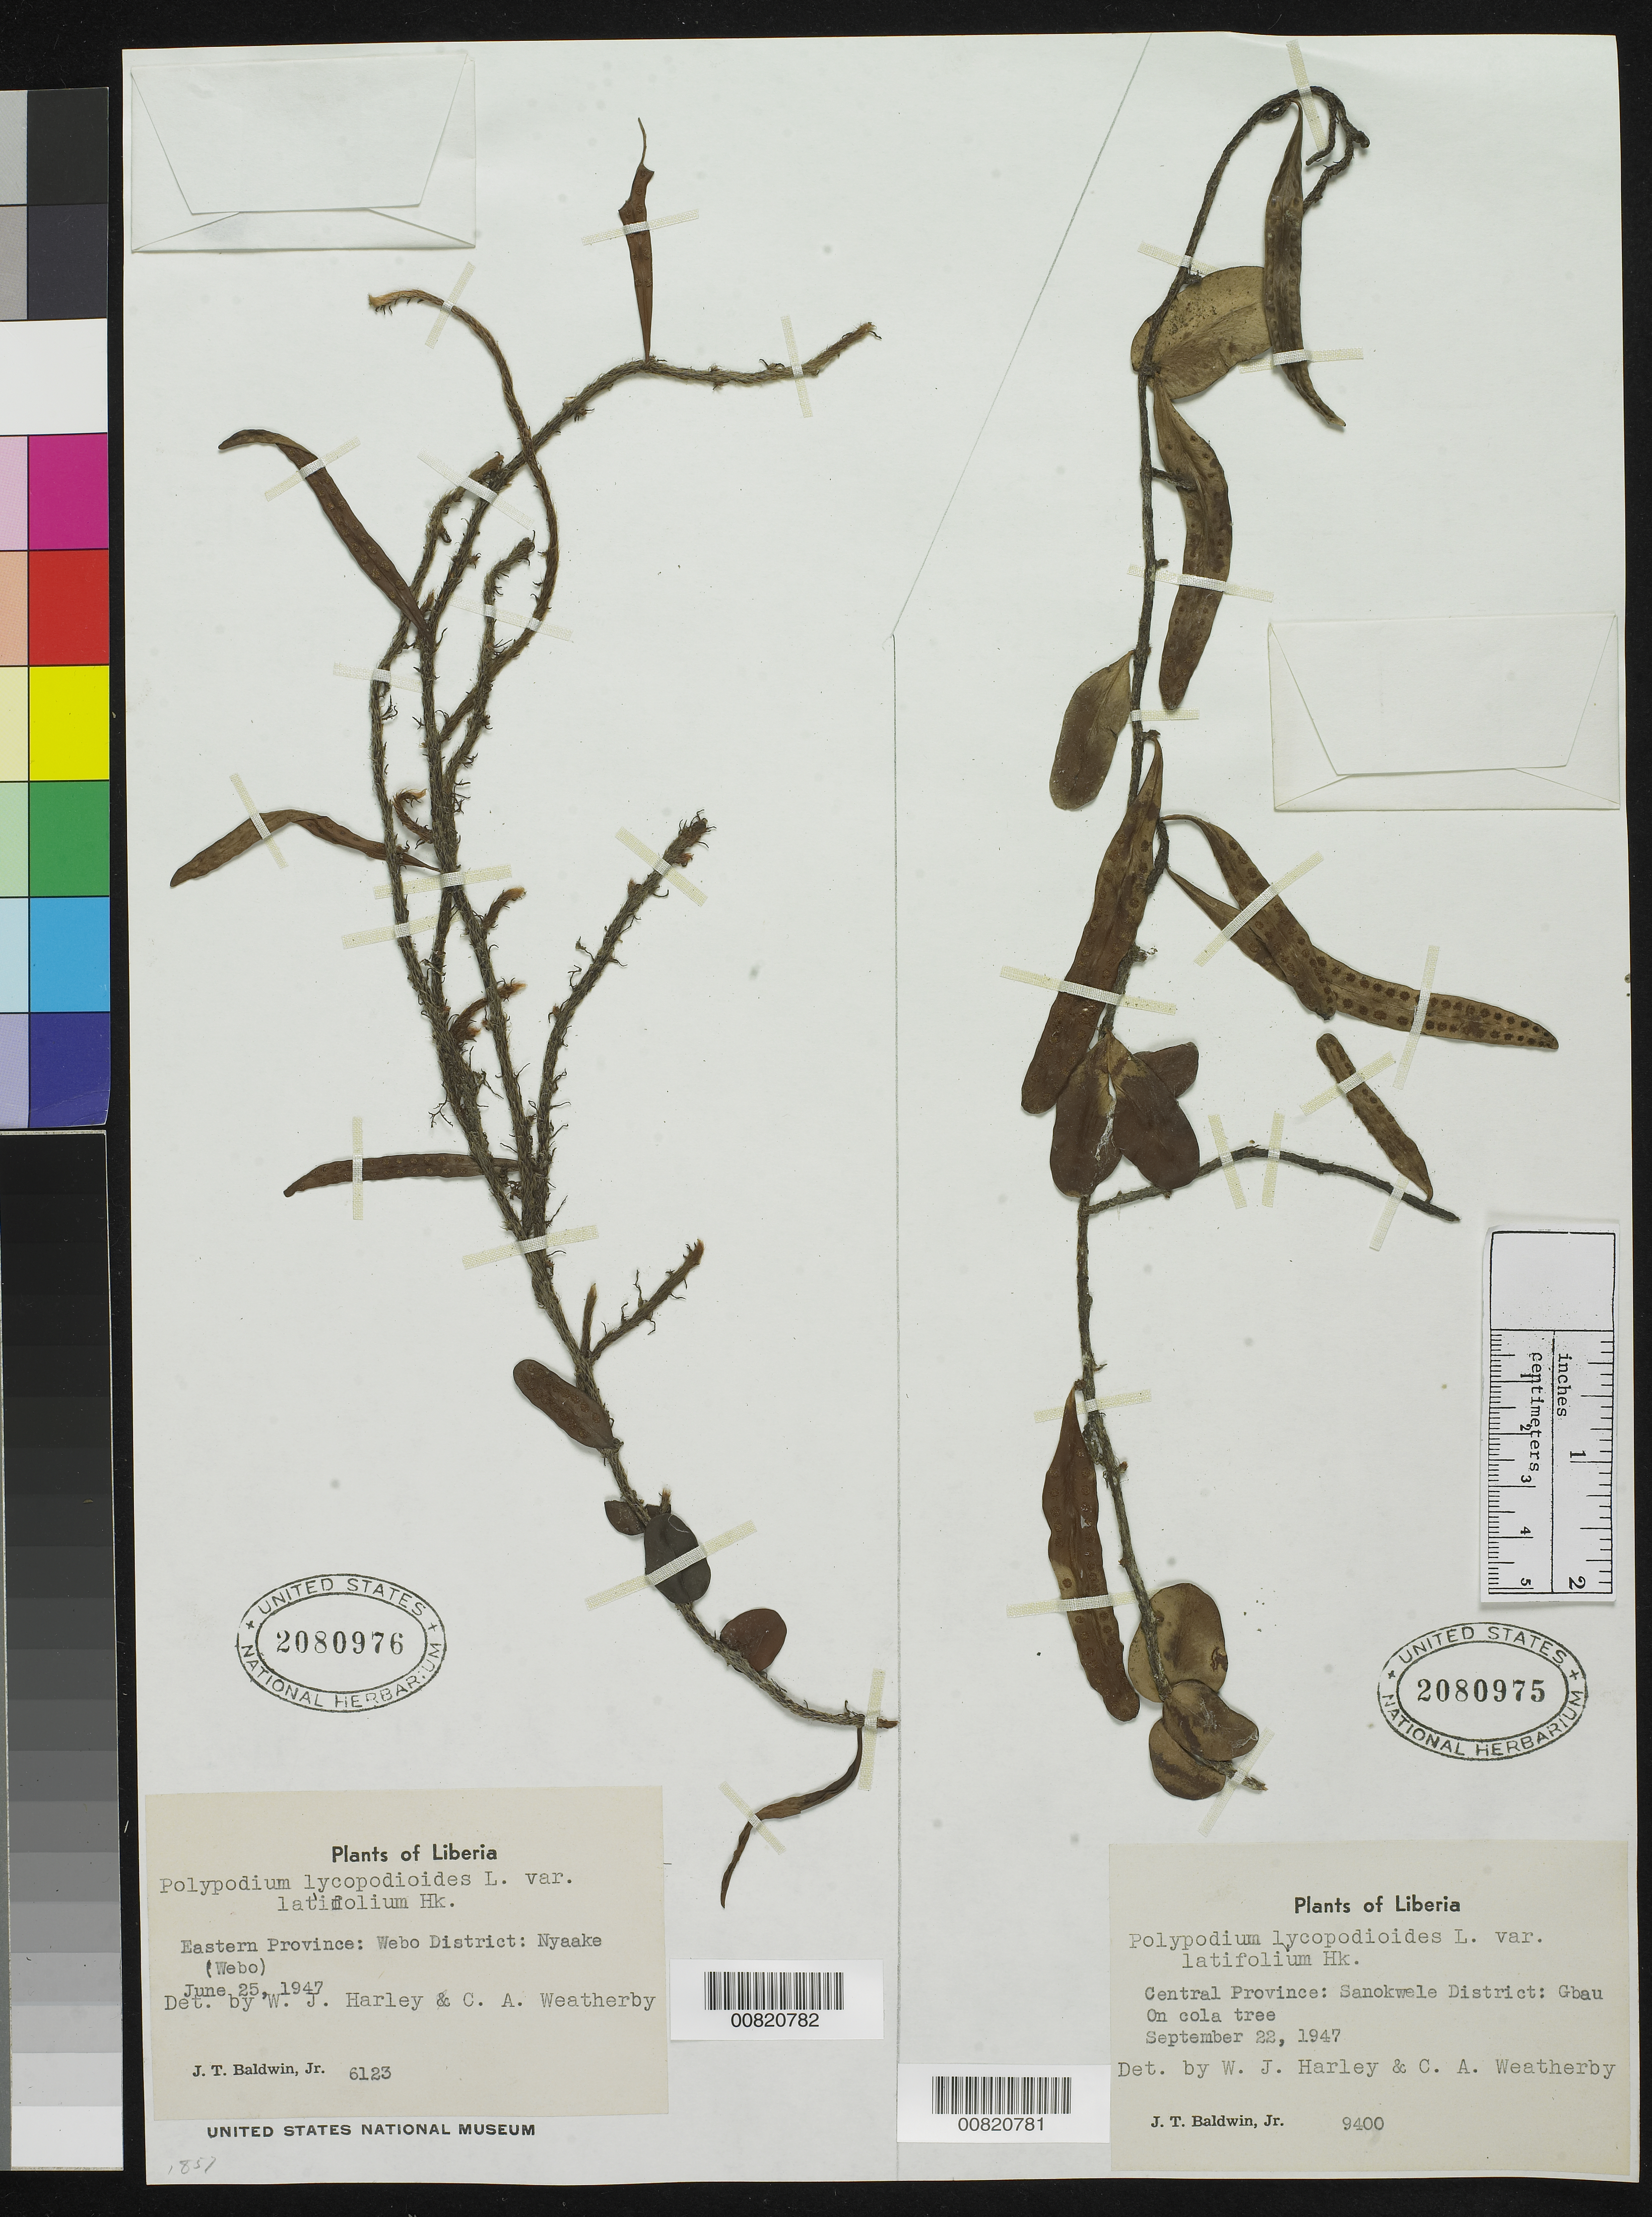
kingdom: Plantae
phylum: Tracheophyta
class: Polypodiopsida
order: Polypodiales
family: Polypodiaceae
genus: Polypodium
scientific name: Polypodium lycopodioides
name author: L.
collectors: J. T. Baldwin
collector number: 9400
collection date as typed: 22 Sep 1947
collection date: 1947-09-22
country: Liberia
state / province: Nimba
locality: Central Province: Sanokwele District, Gbau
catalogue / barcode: US 2080975